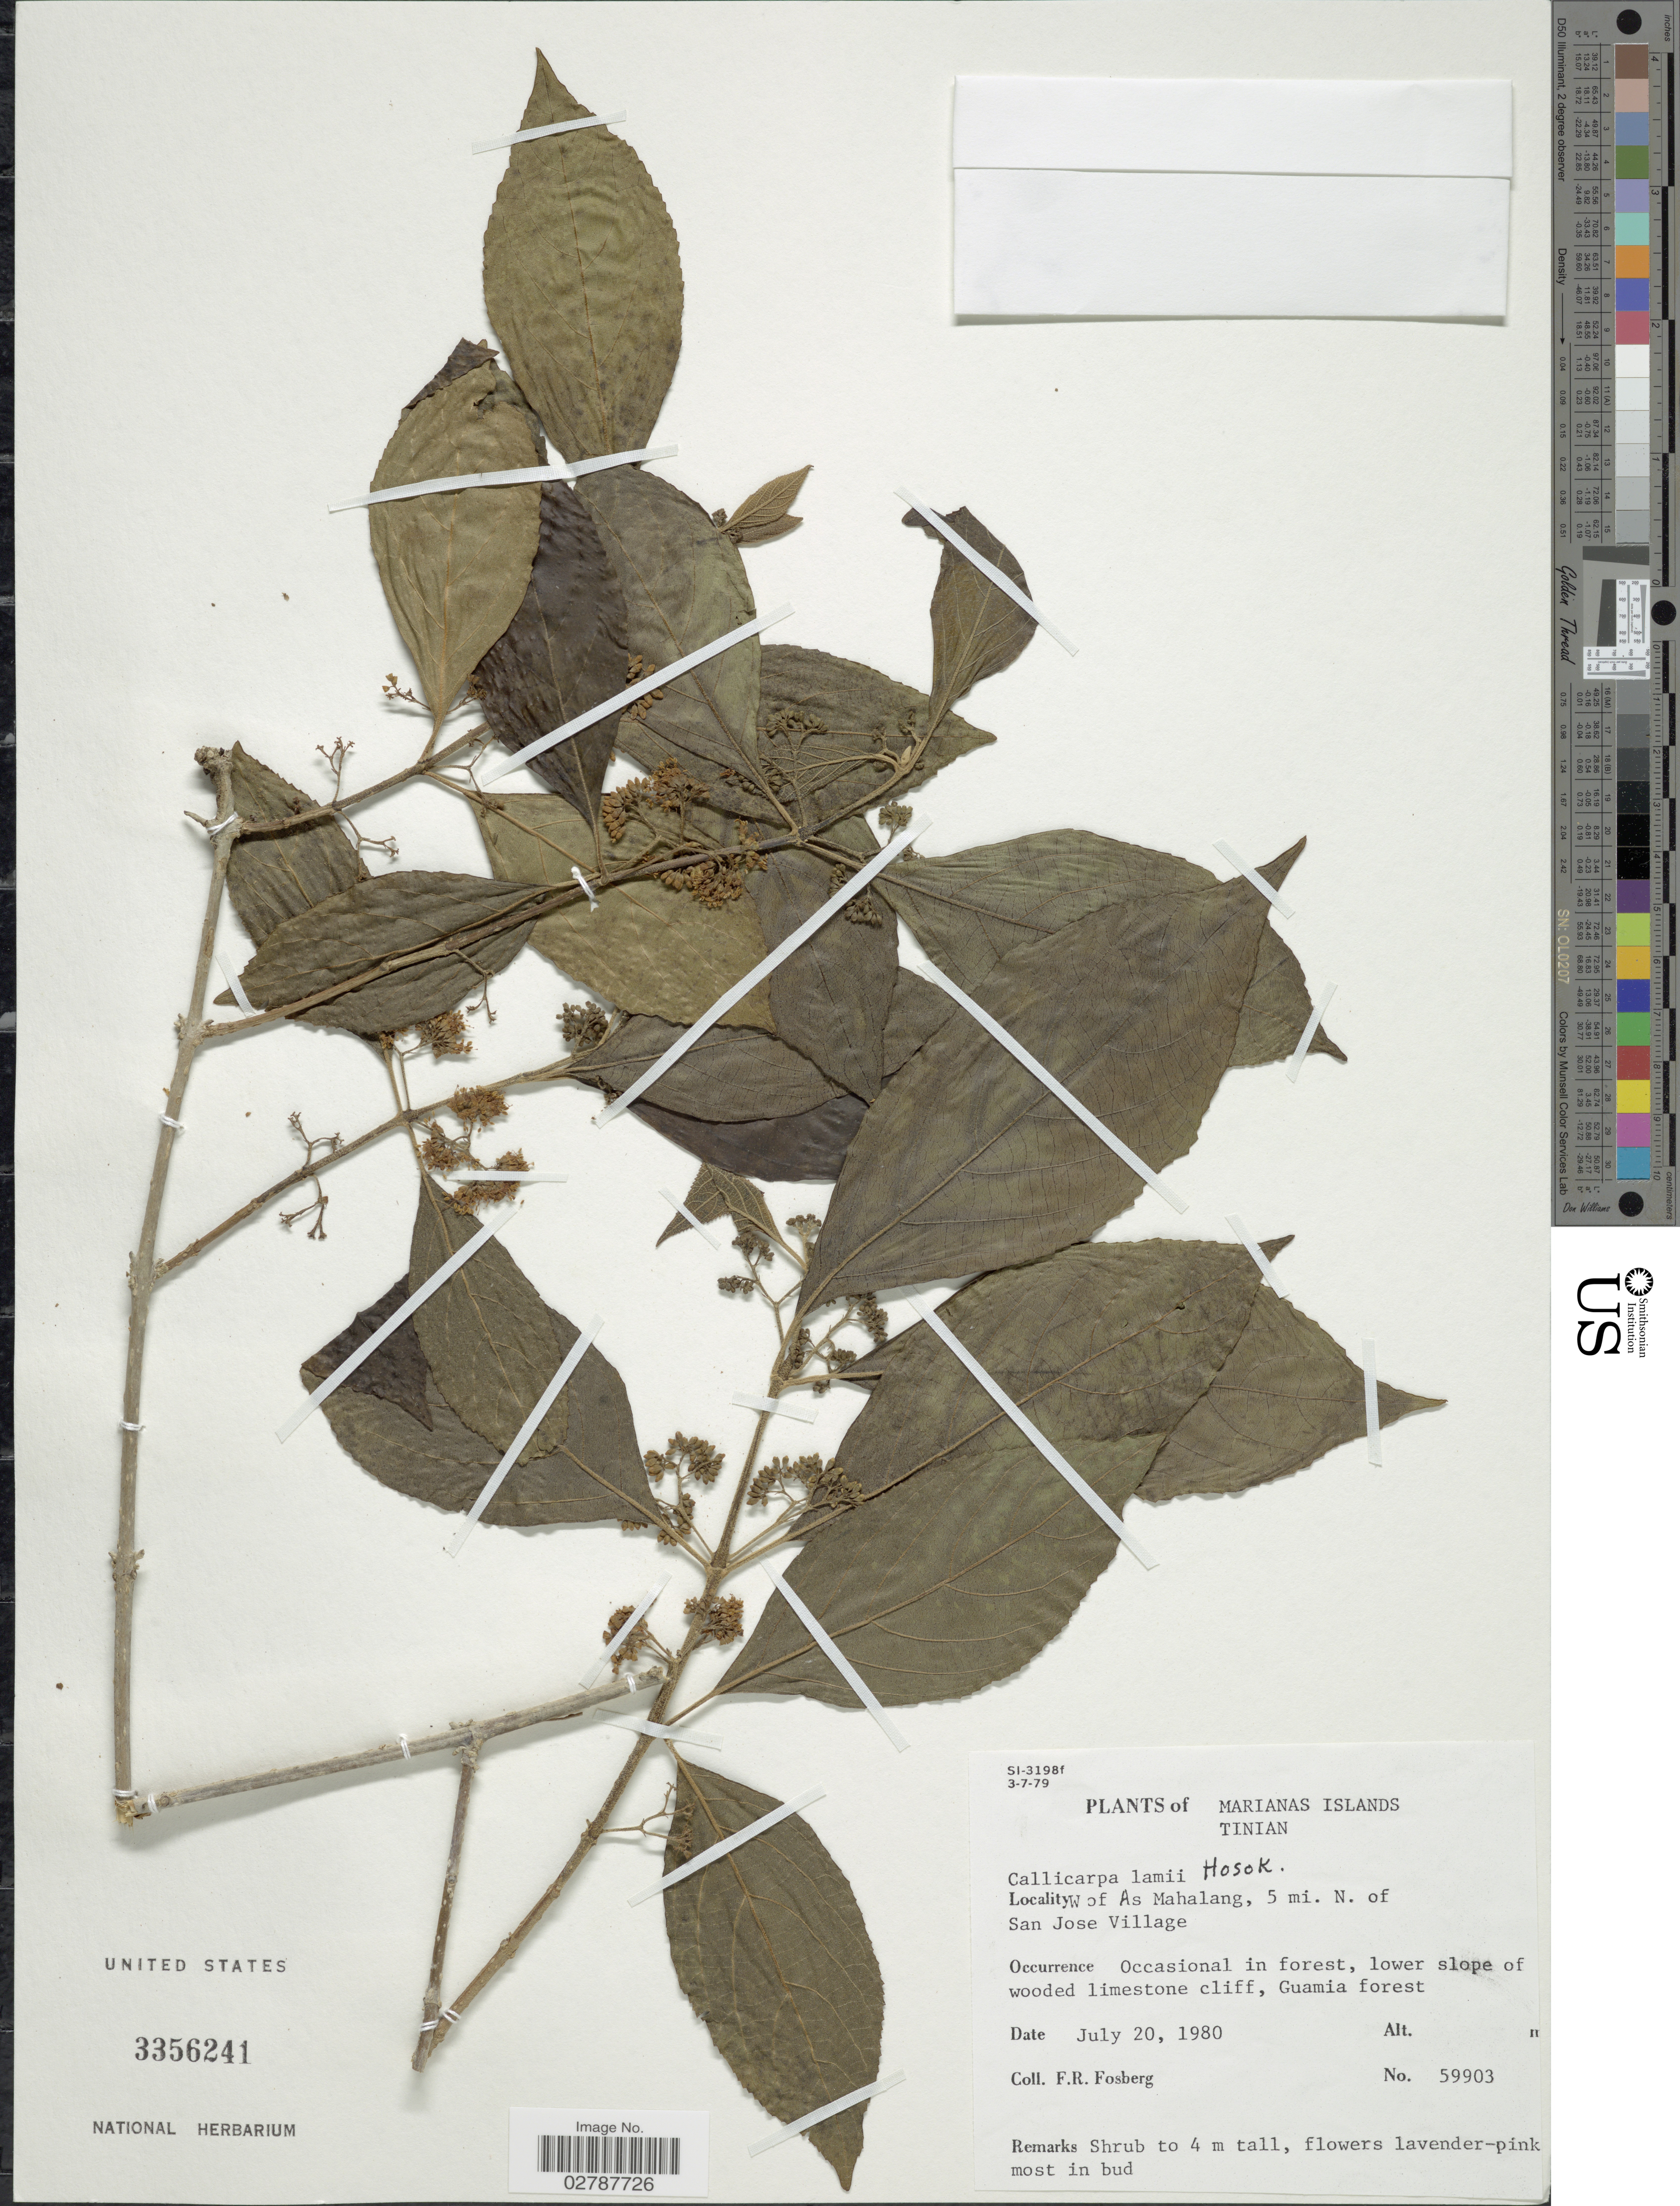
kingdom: Plantae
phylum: Tracheophyta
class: Magnoliopsida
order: Lamiales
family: Lamiaceae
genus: Callicarpa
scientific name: Callicarpa lamii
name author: Hosok.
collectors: F. R. Fosberg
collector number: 59903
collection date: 1980-07-20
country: Northern Mariana Islands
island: Tinian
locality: Tinian. W of As Mahalang, 5 mi. N. of San Jose Village.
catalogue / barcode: US 3356241